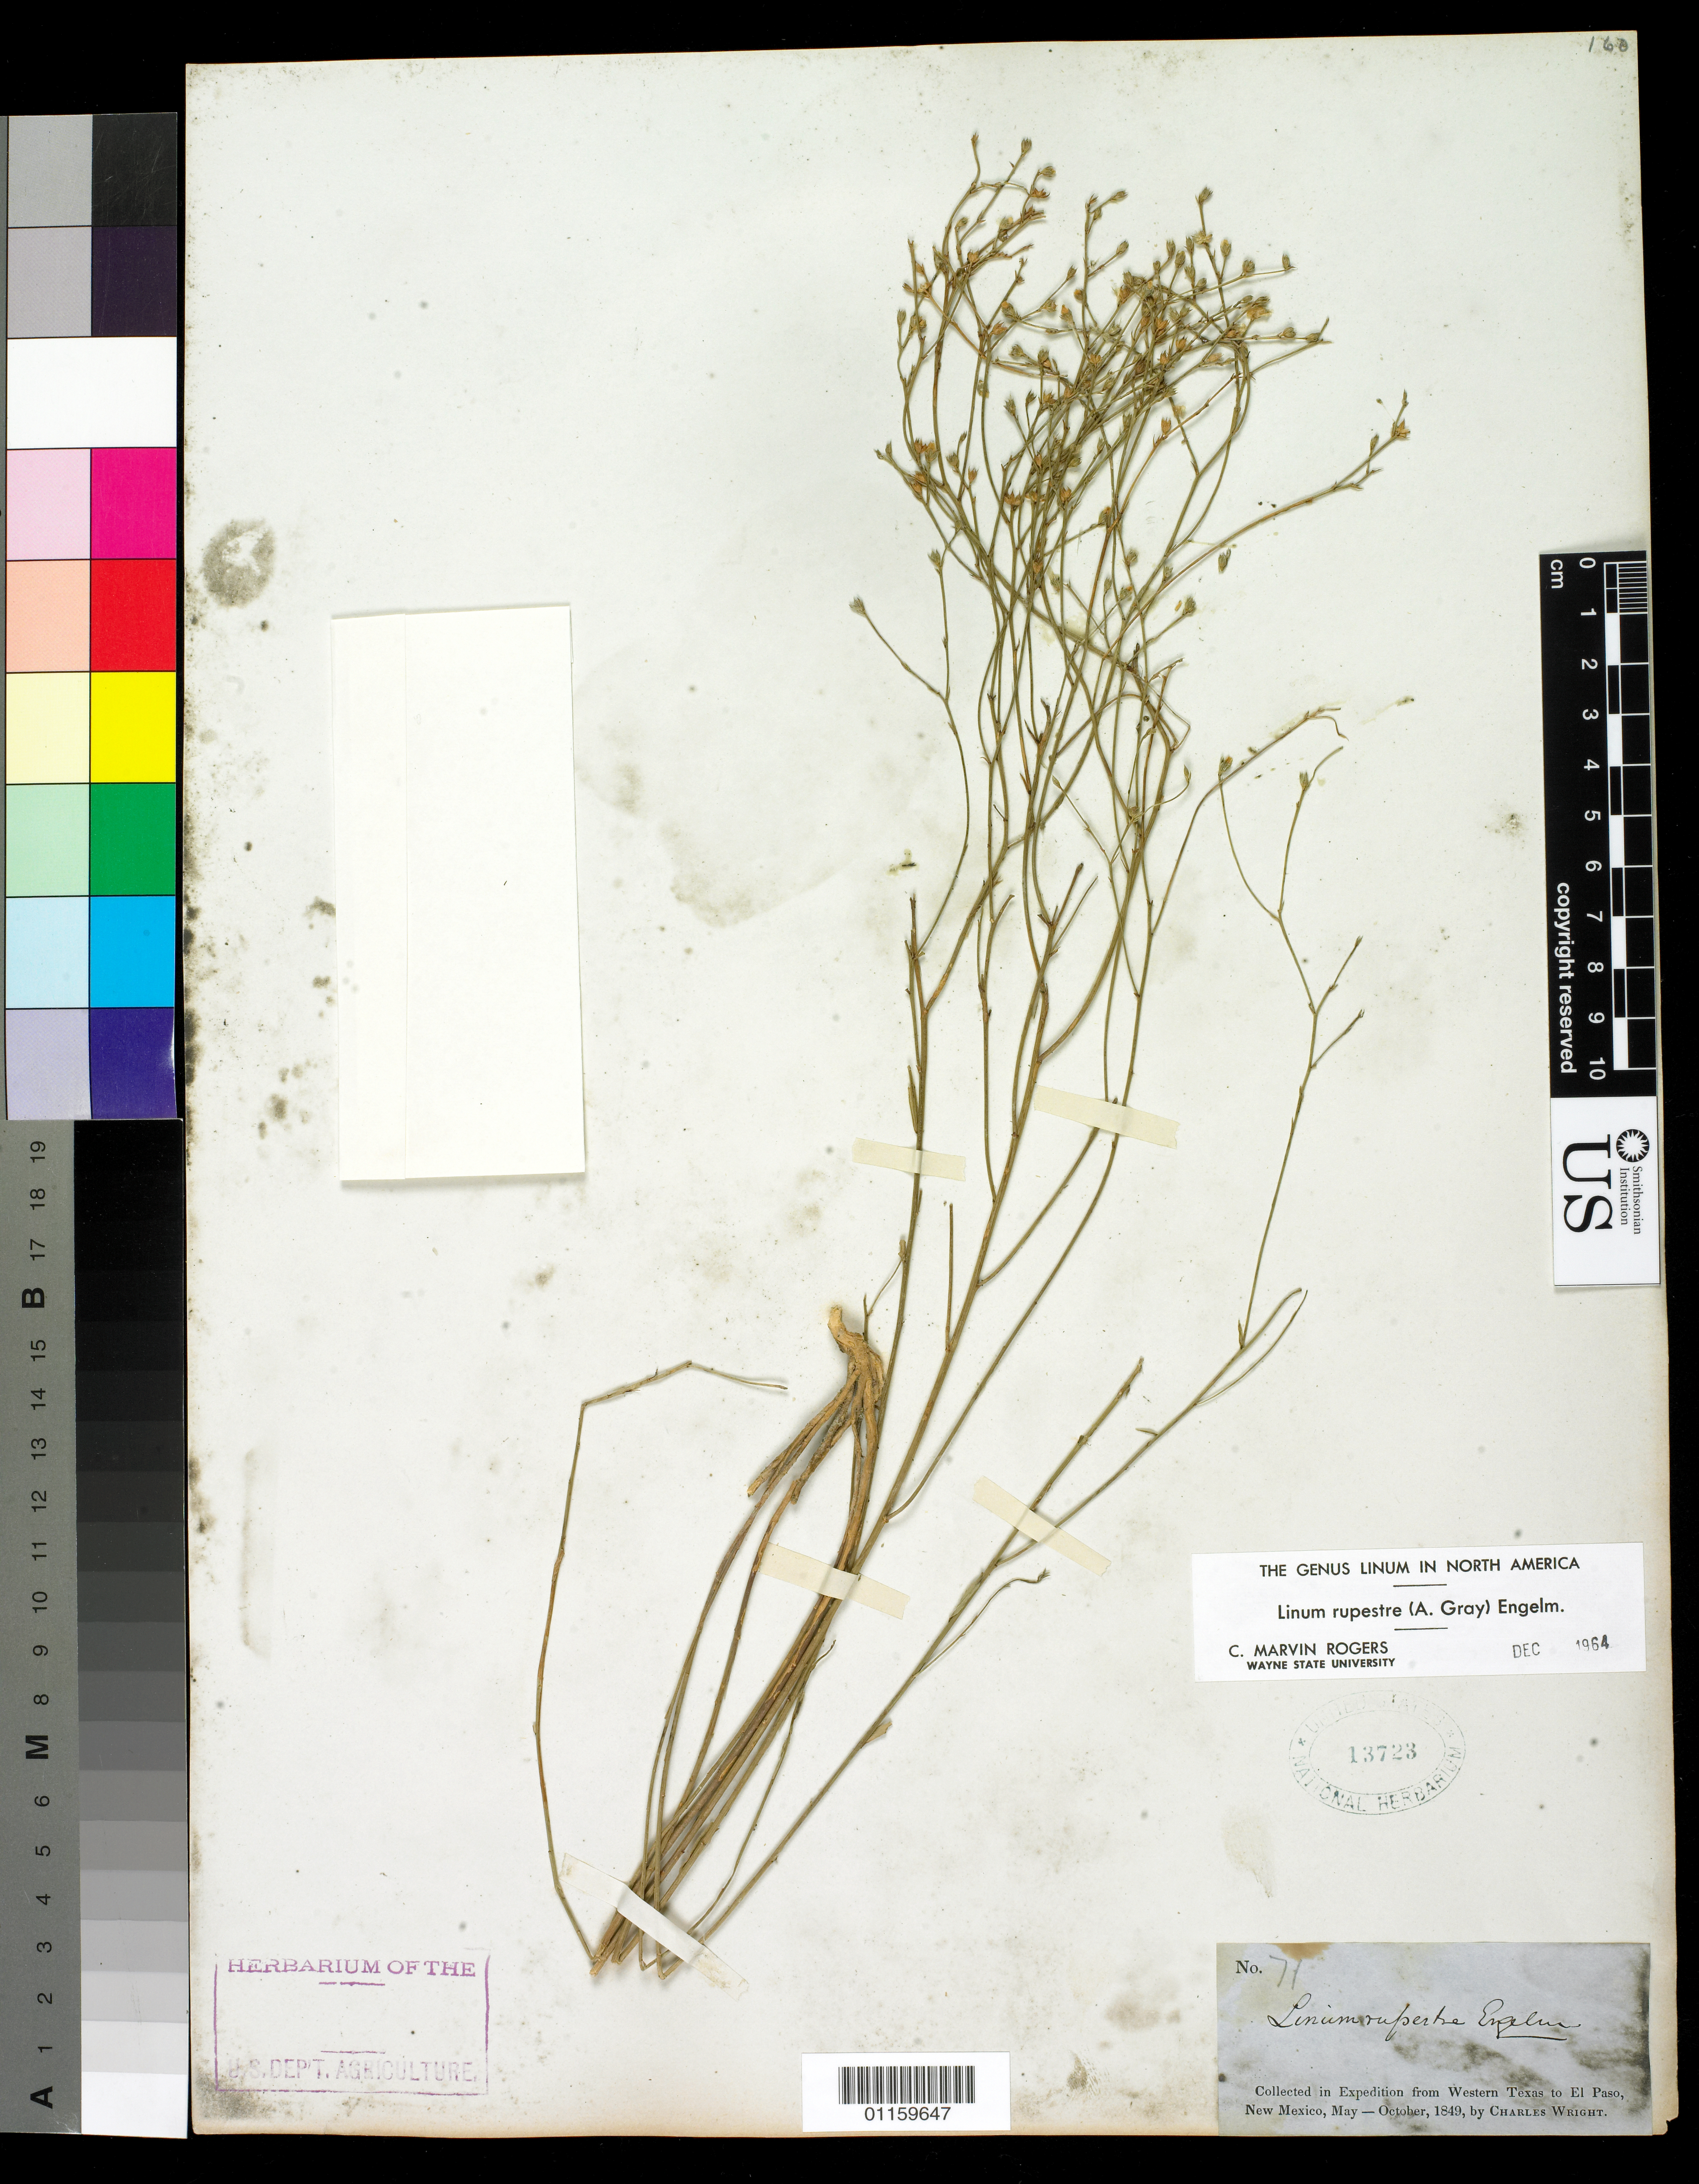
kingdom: Plantae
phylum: Tracheophyta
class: Magnoliopsida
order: Malpighiales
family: Linaceae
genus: Linum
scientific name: Linum rupestre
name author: Engelm.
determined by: Rogers, C. M.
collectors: C. Wright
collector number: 71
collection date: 1849-05/1849-10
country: United States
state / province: New Mexico / Texas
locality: Western Texas to El Paso.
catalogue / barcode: US 13723